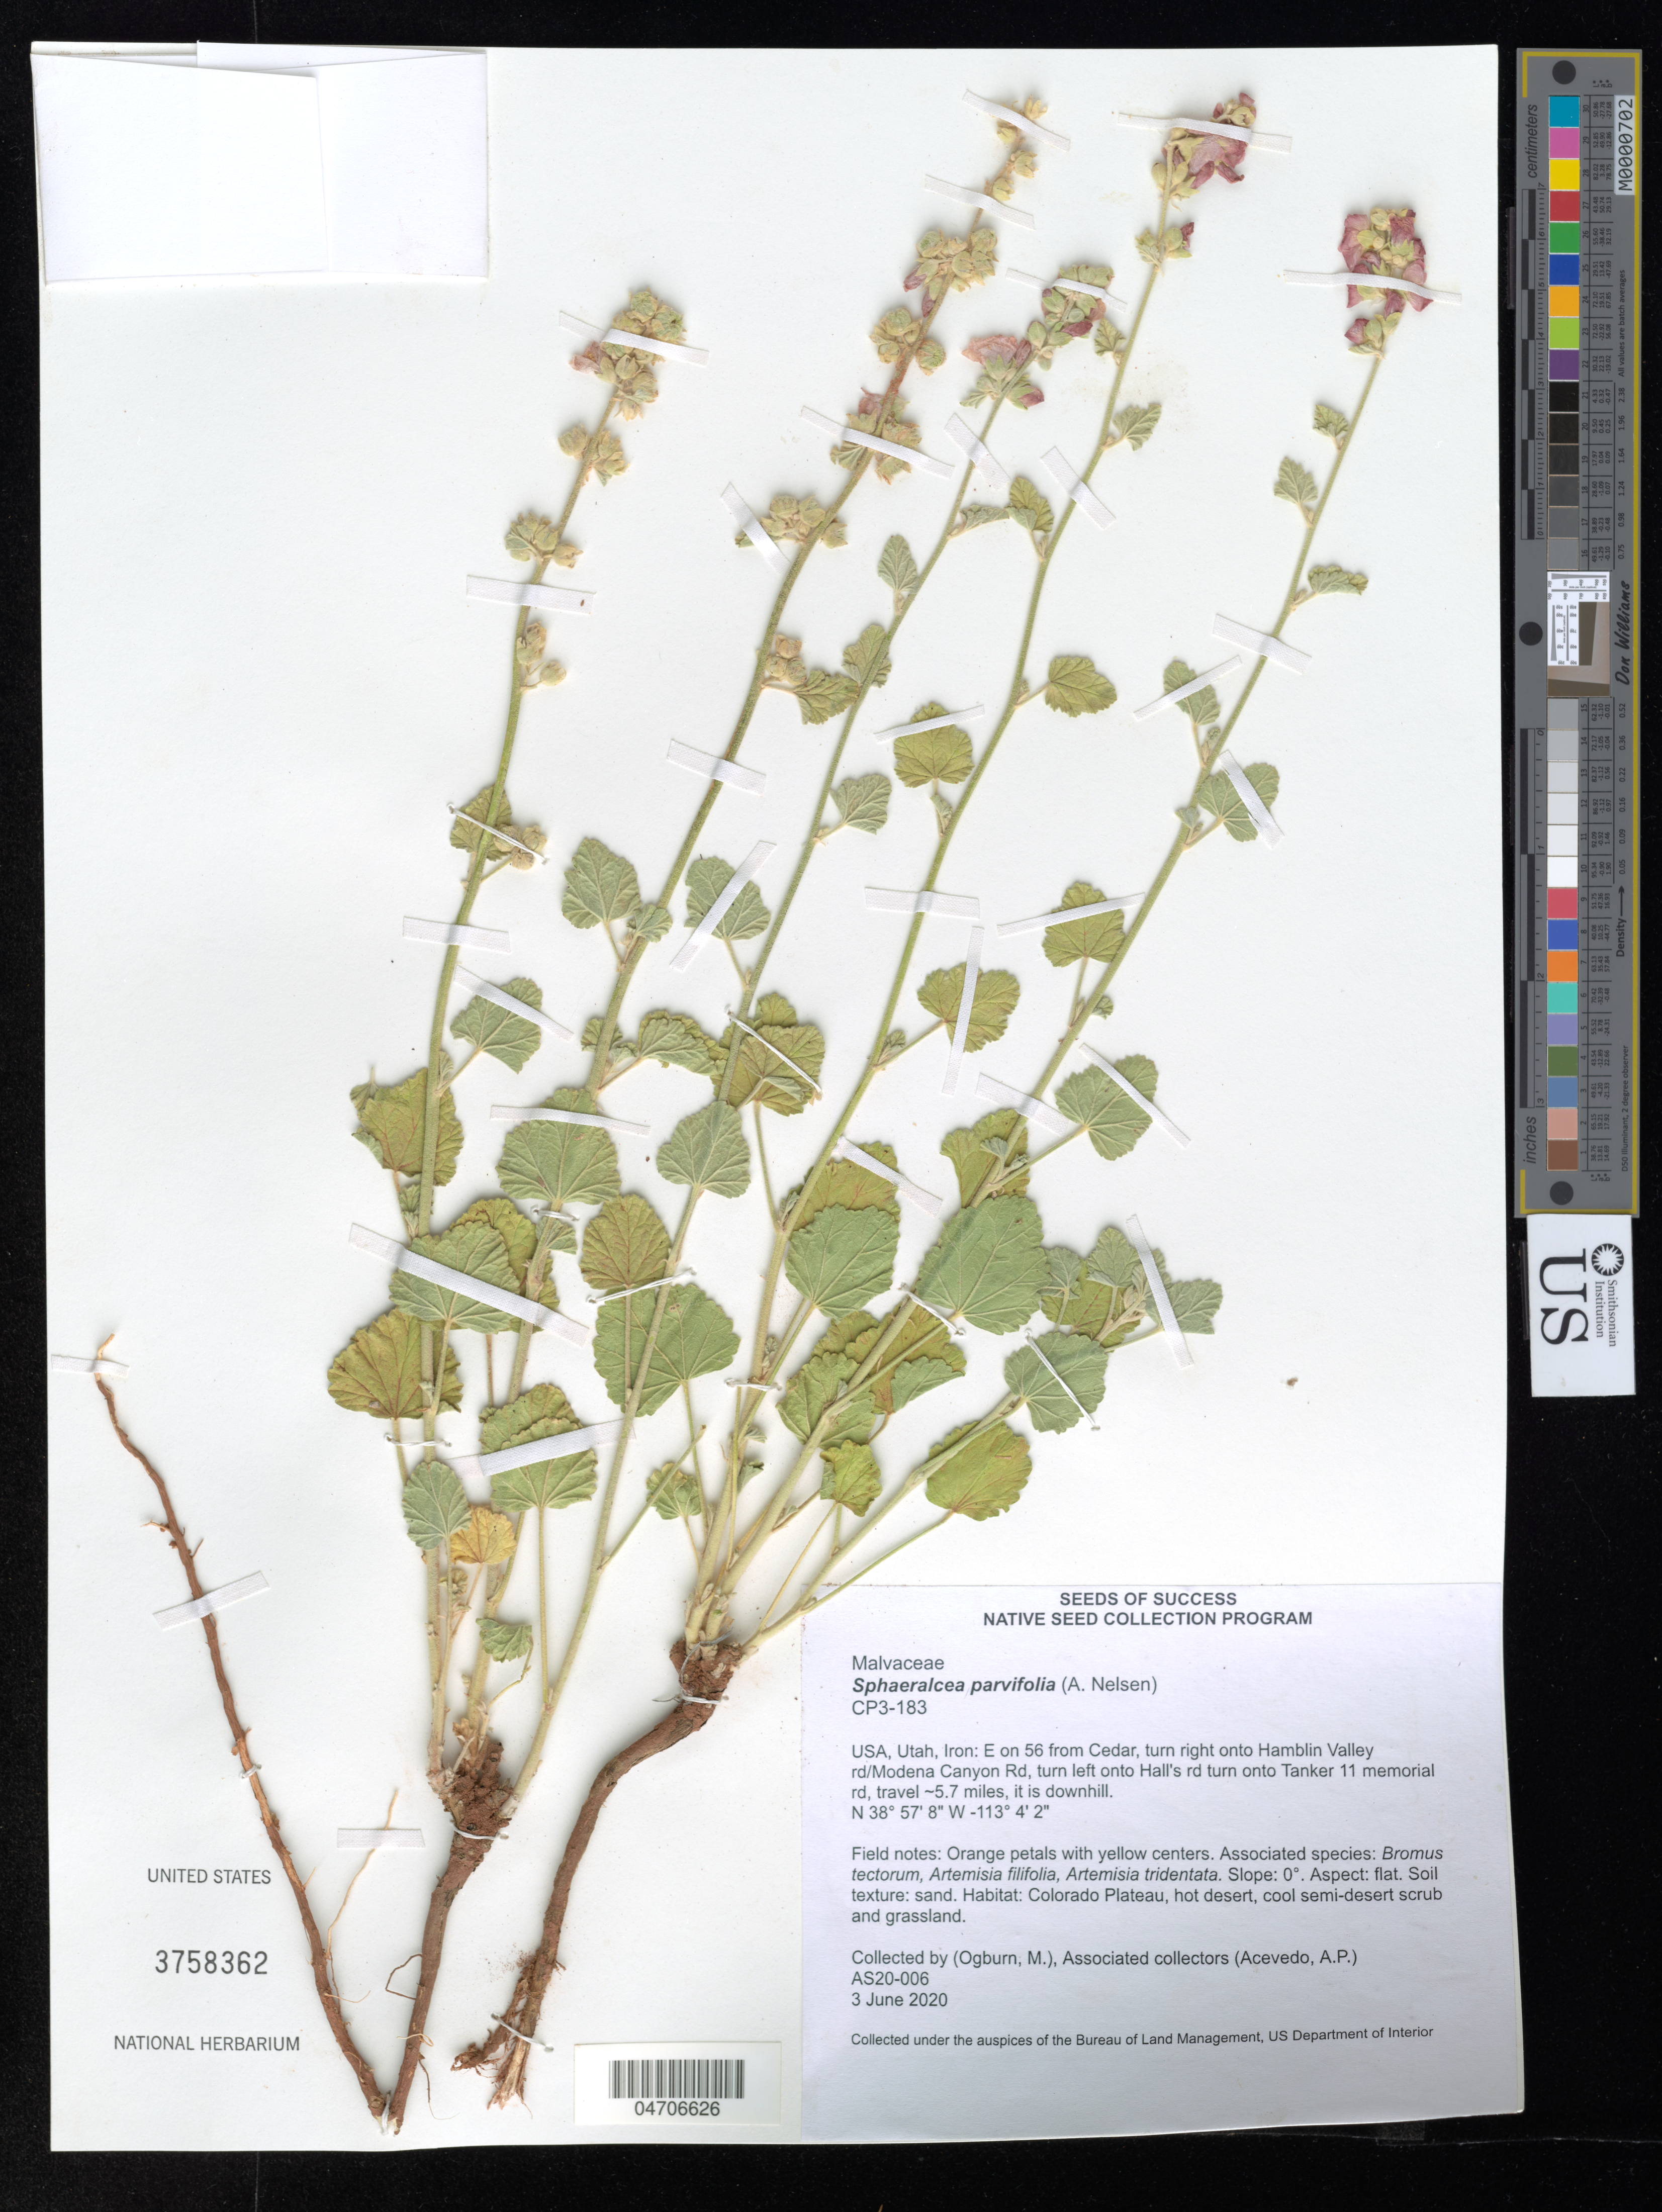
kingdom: Plantae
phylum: Tracheophyta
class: Magnoliopsida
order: Malvales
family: Malvaceae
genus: Sphaeralcea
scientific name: Sphaeralcea parvifolia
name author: A. Nelson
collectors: M. Ogburn & A. Acevedo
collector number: AS20-006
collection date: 2020-06-03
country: United States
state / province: Utah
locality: Iron: E on 56 from Cedar, turn right onto Hamblin Valley rd/Modena Canyon Rd, turn left onto Hall's rd turn onto Tanker 11 memorial rd, travel ~5.7 miles, it is downhill. Colorado Plateau.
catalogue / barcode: US 3758362